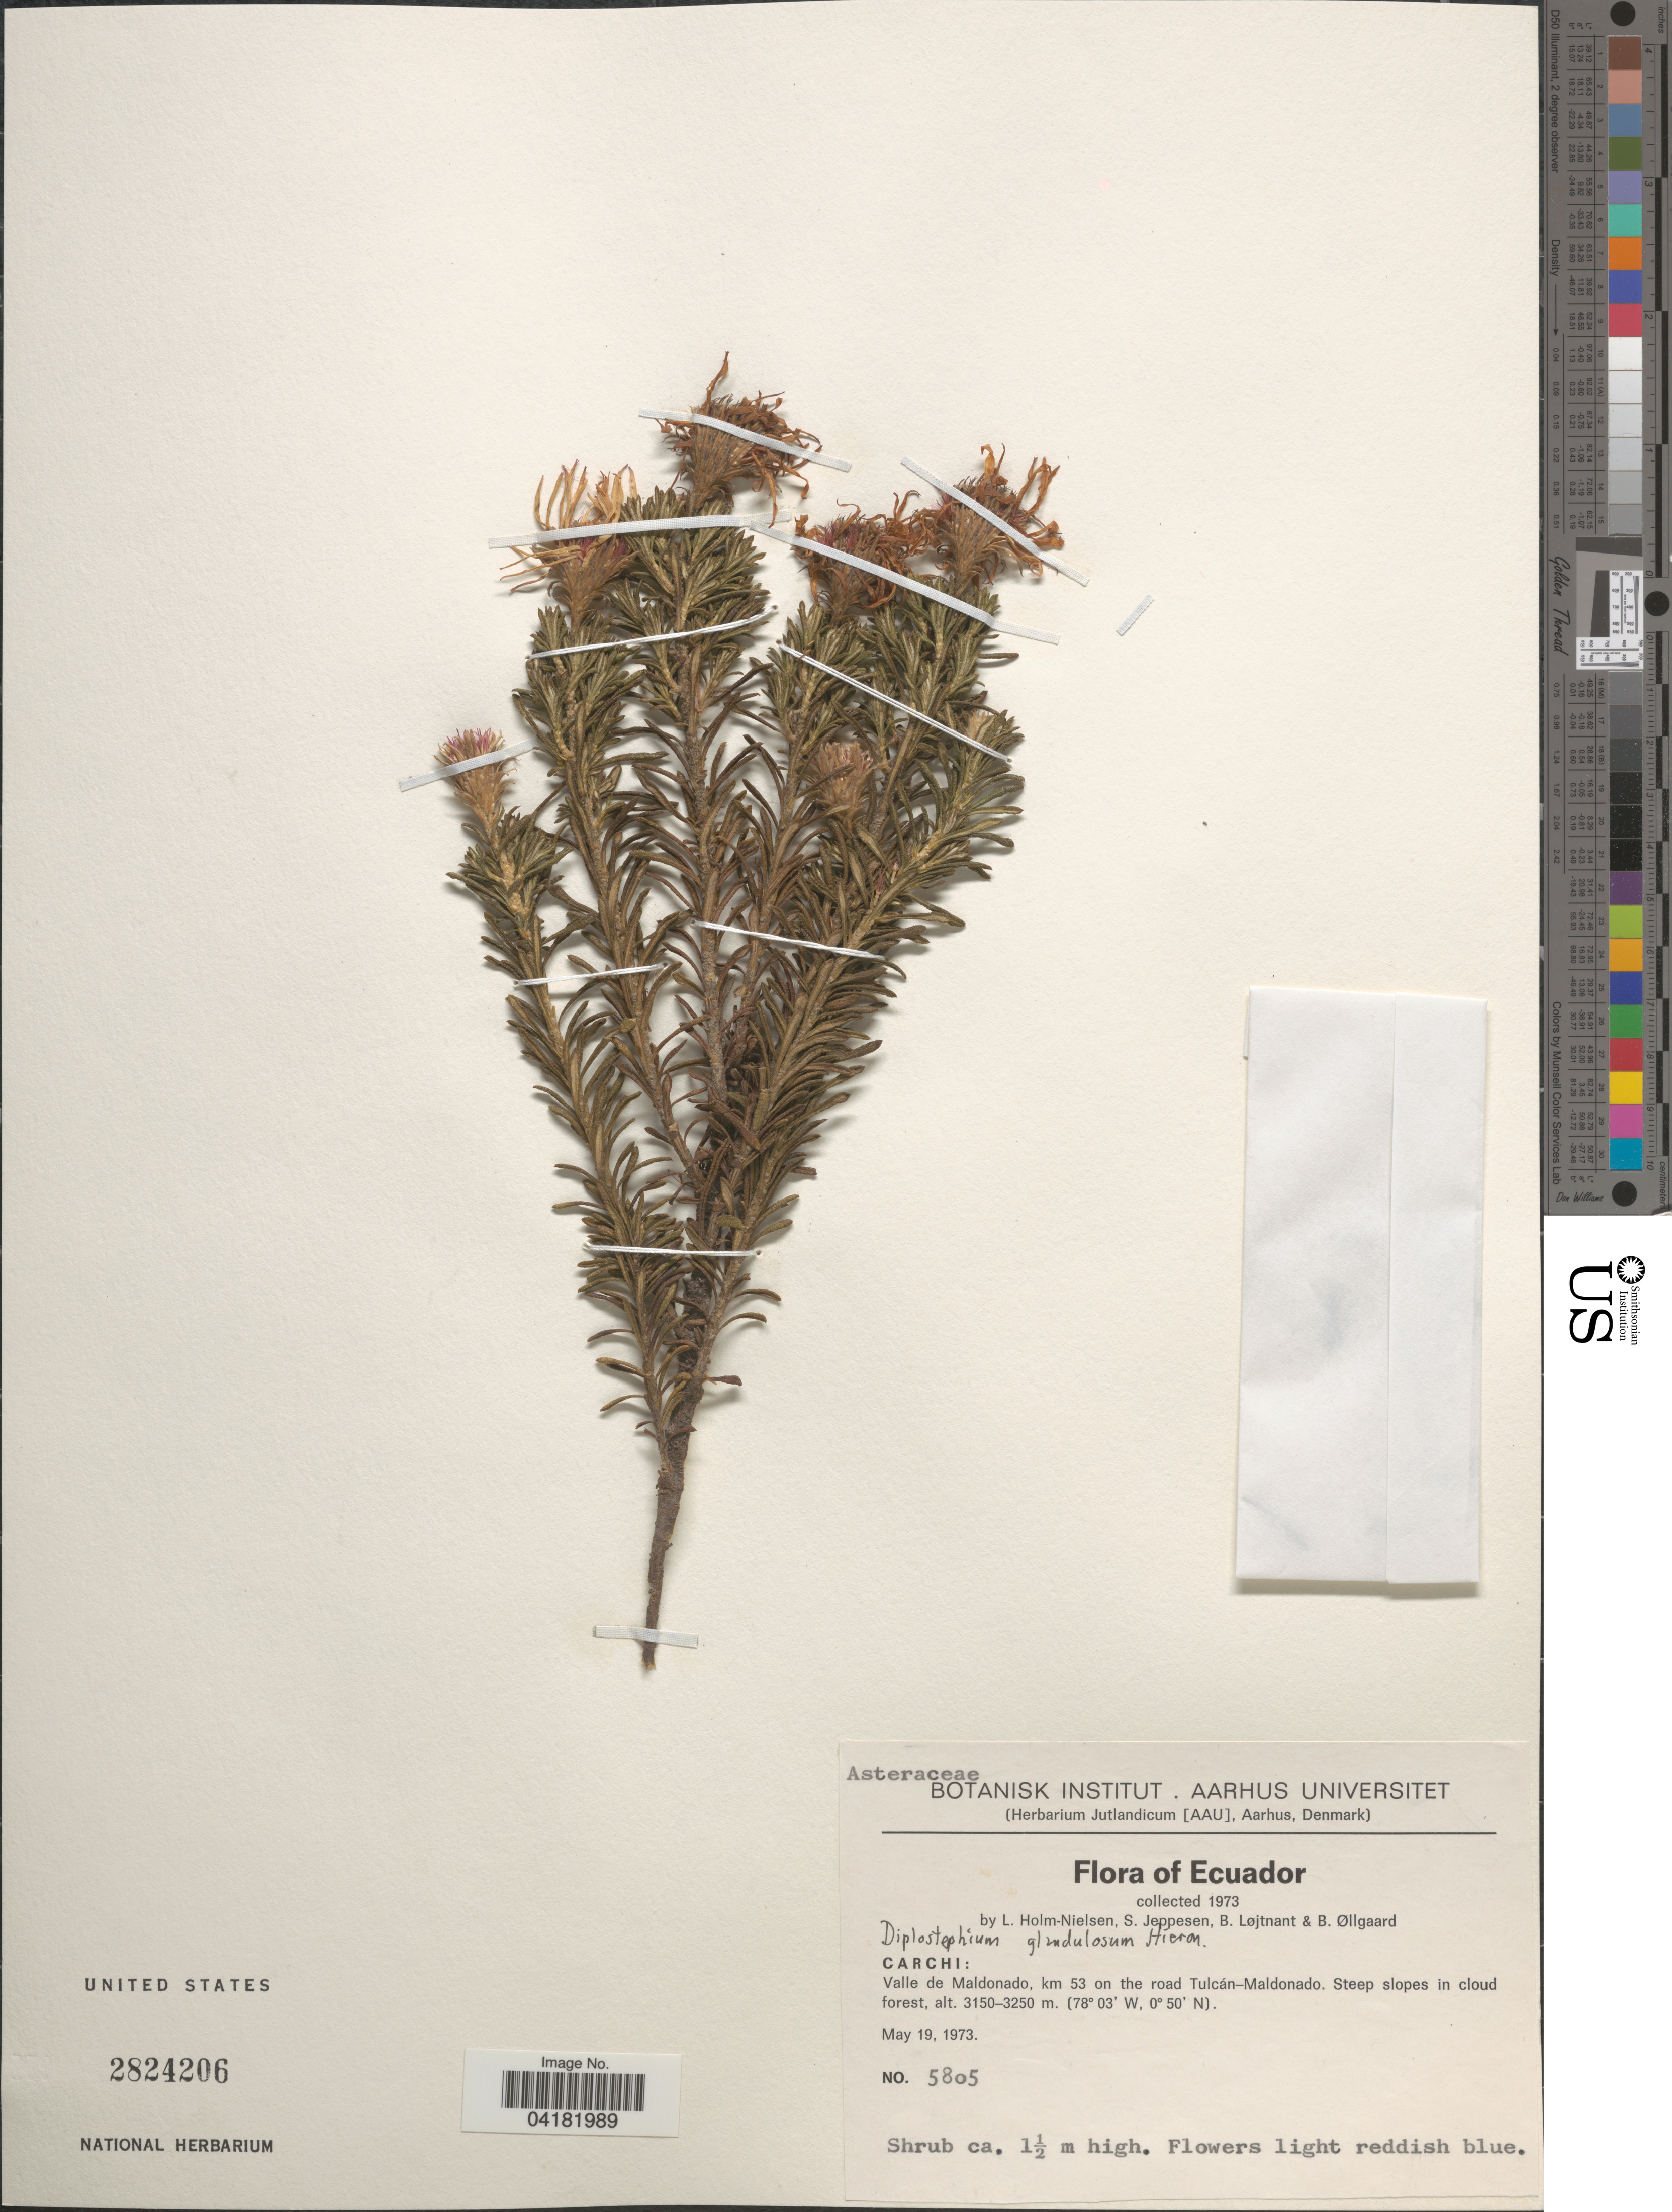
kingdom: Plantae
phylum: Tracheophyta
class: Magnoliopsida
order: Asterales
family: Asteraceae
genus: Diplostephium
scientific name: Diplostephium glandulosum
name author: Hieron.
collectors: L. Holm-Nielsen, S. Jeppesen, B. Löjtnant & B. Øllgaard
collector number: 5805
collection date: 1973-05-19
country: Ecuador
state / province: Carchi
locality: Valle de Maldonado, km 53 on the road Tulcán-Maldonado.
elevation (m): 3150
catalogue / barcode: US 2824206